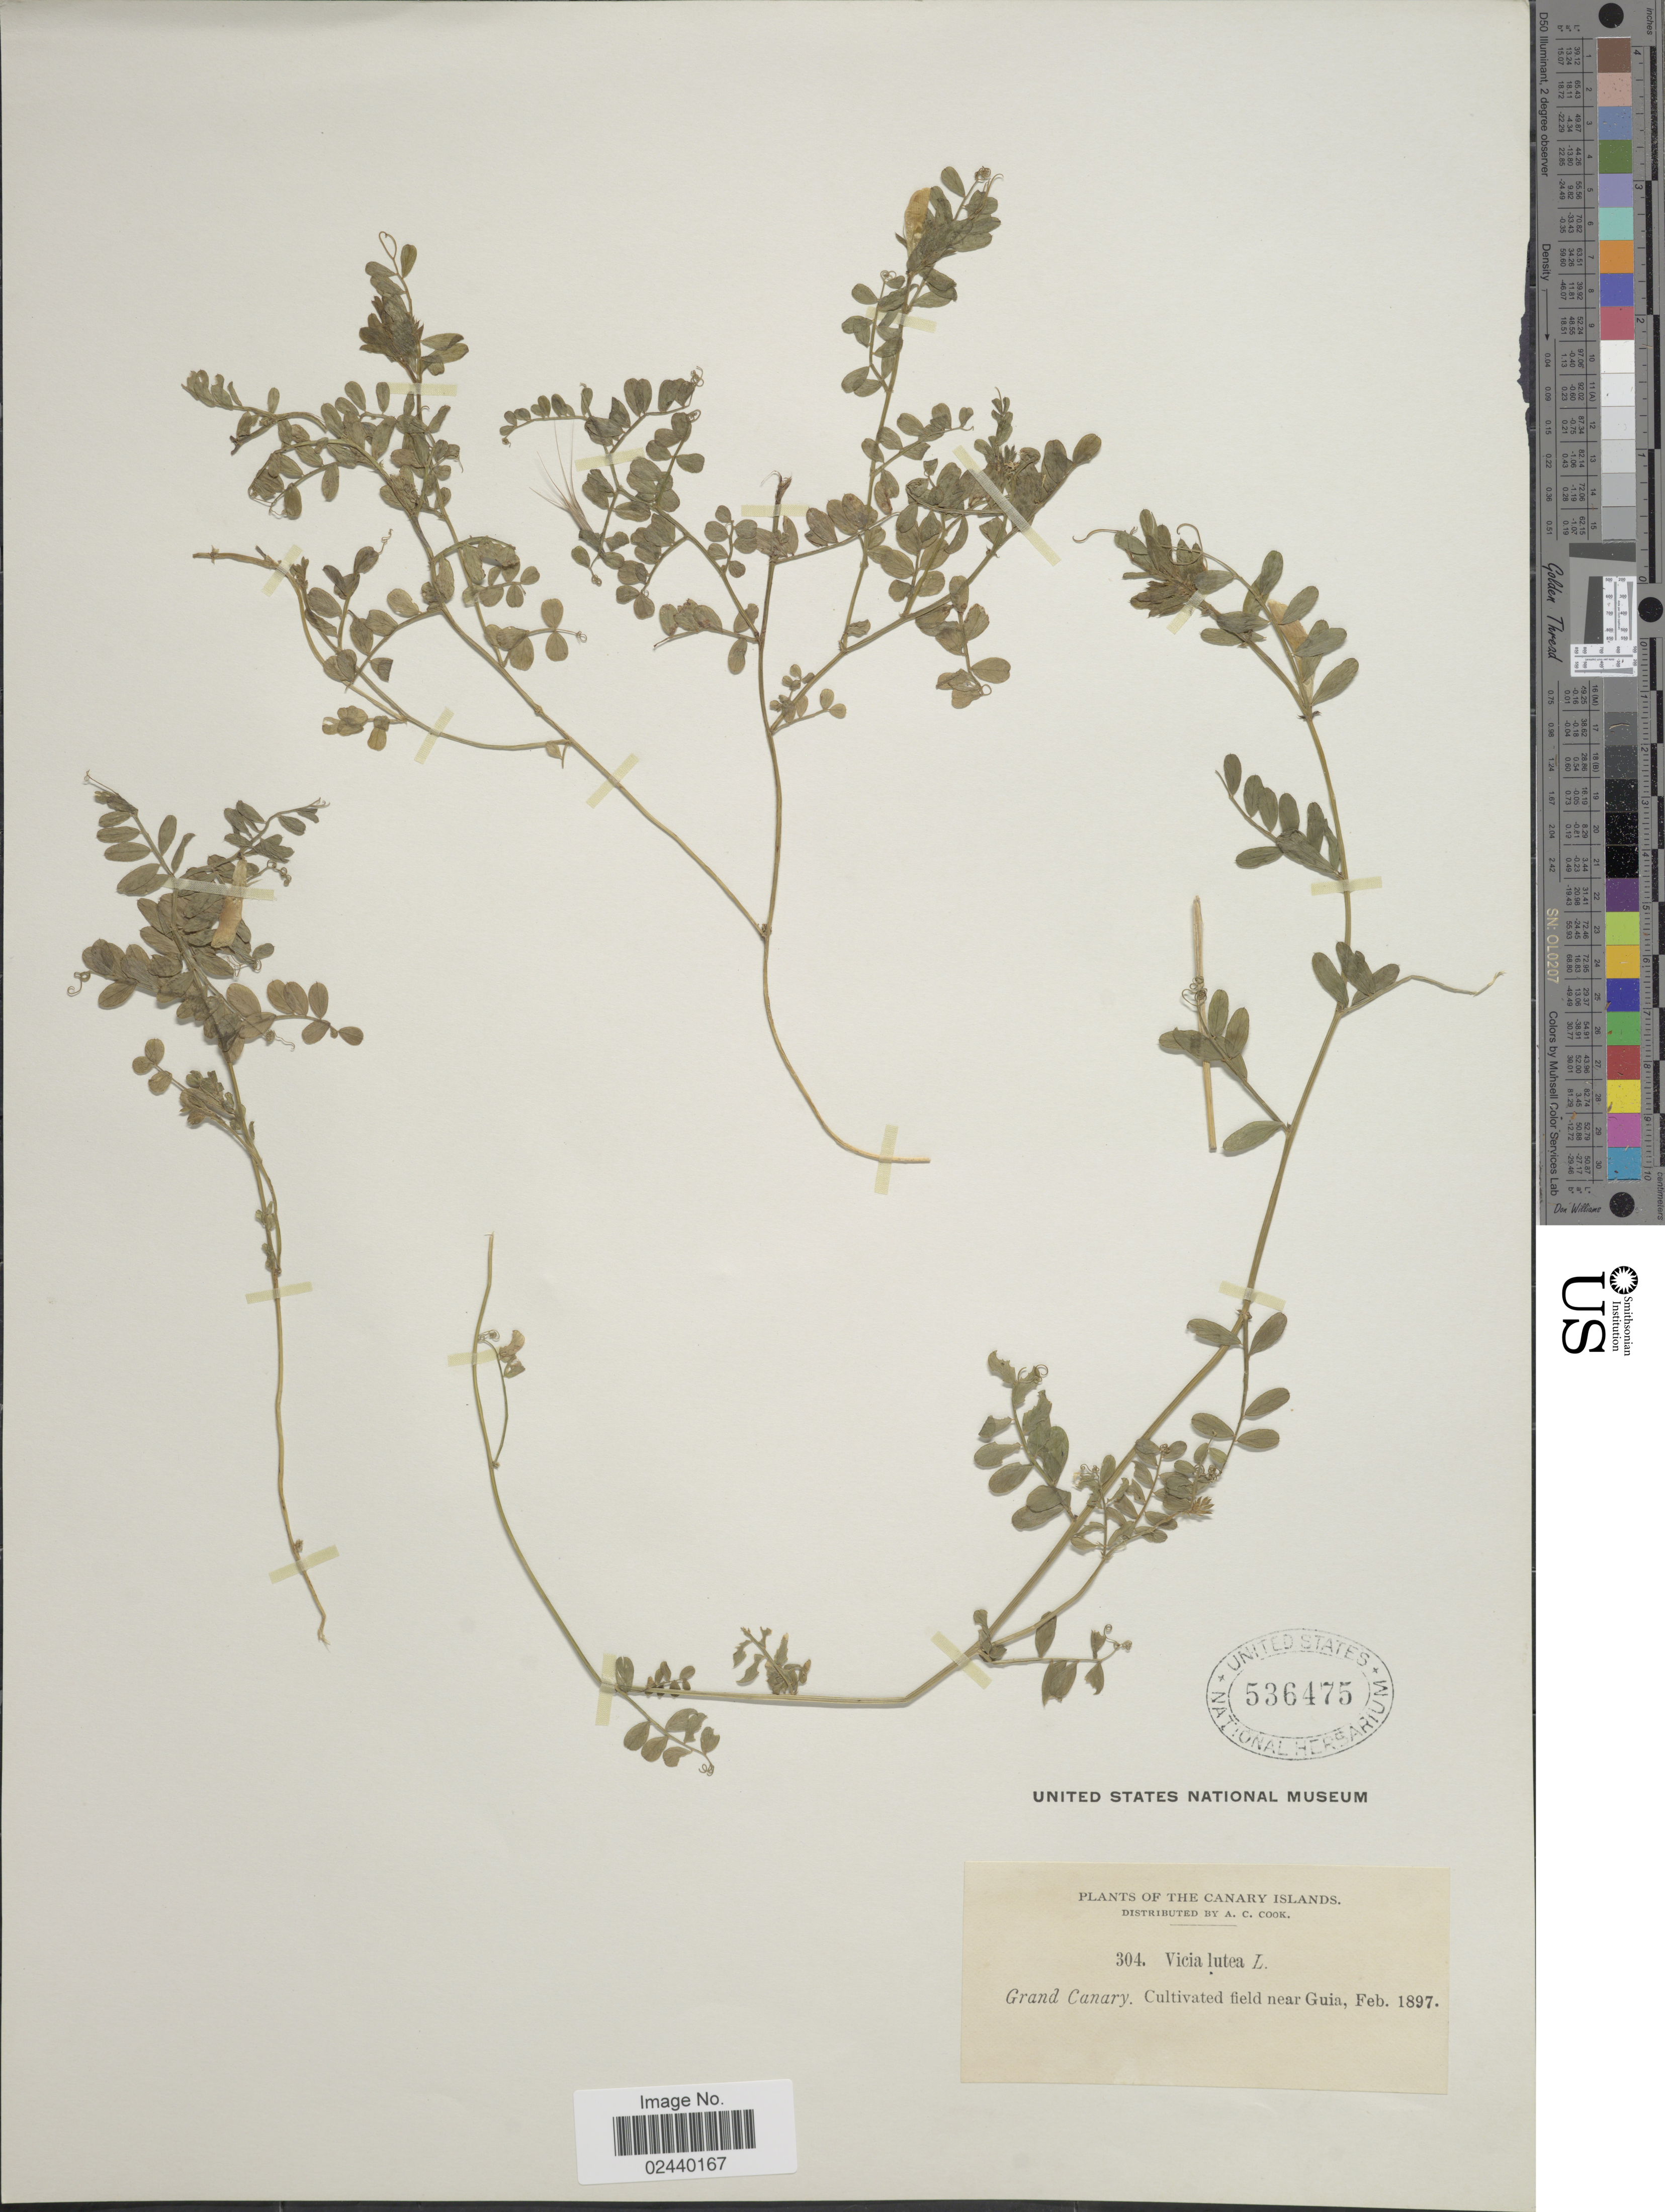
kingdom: Plantae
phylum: Tracheophyta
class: Magnoliopsida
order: Fabales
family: Fabaceae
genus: Vicia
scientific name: Vicia lutea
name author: L.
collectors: Alice C. Cook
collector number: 304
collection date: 1897-02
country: Spain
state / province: Canarias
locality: The Canary Islands, Grand Canary, cultivated field near Guia.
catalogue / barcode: US 536475